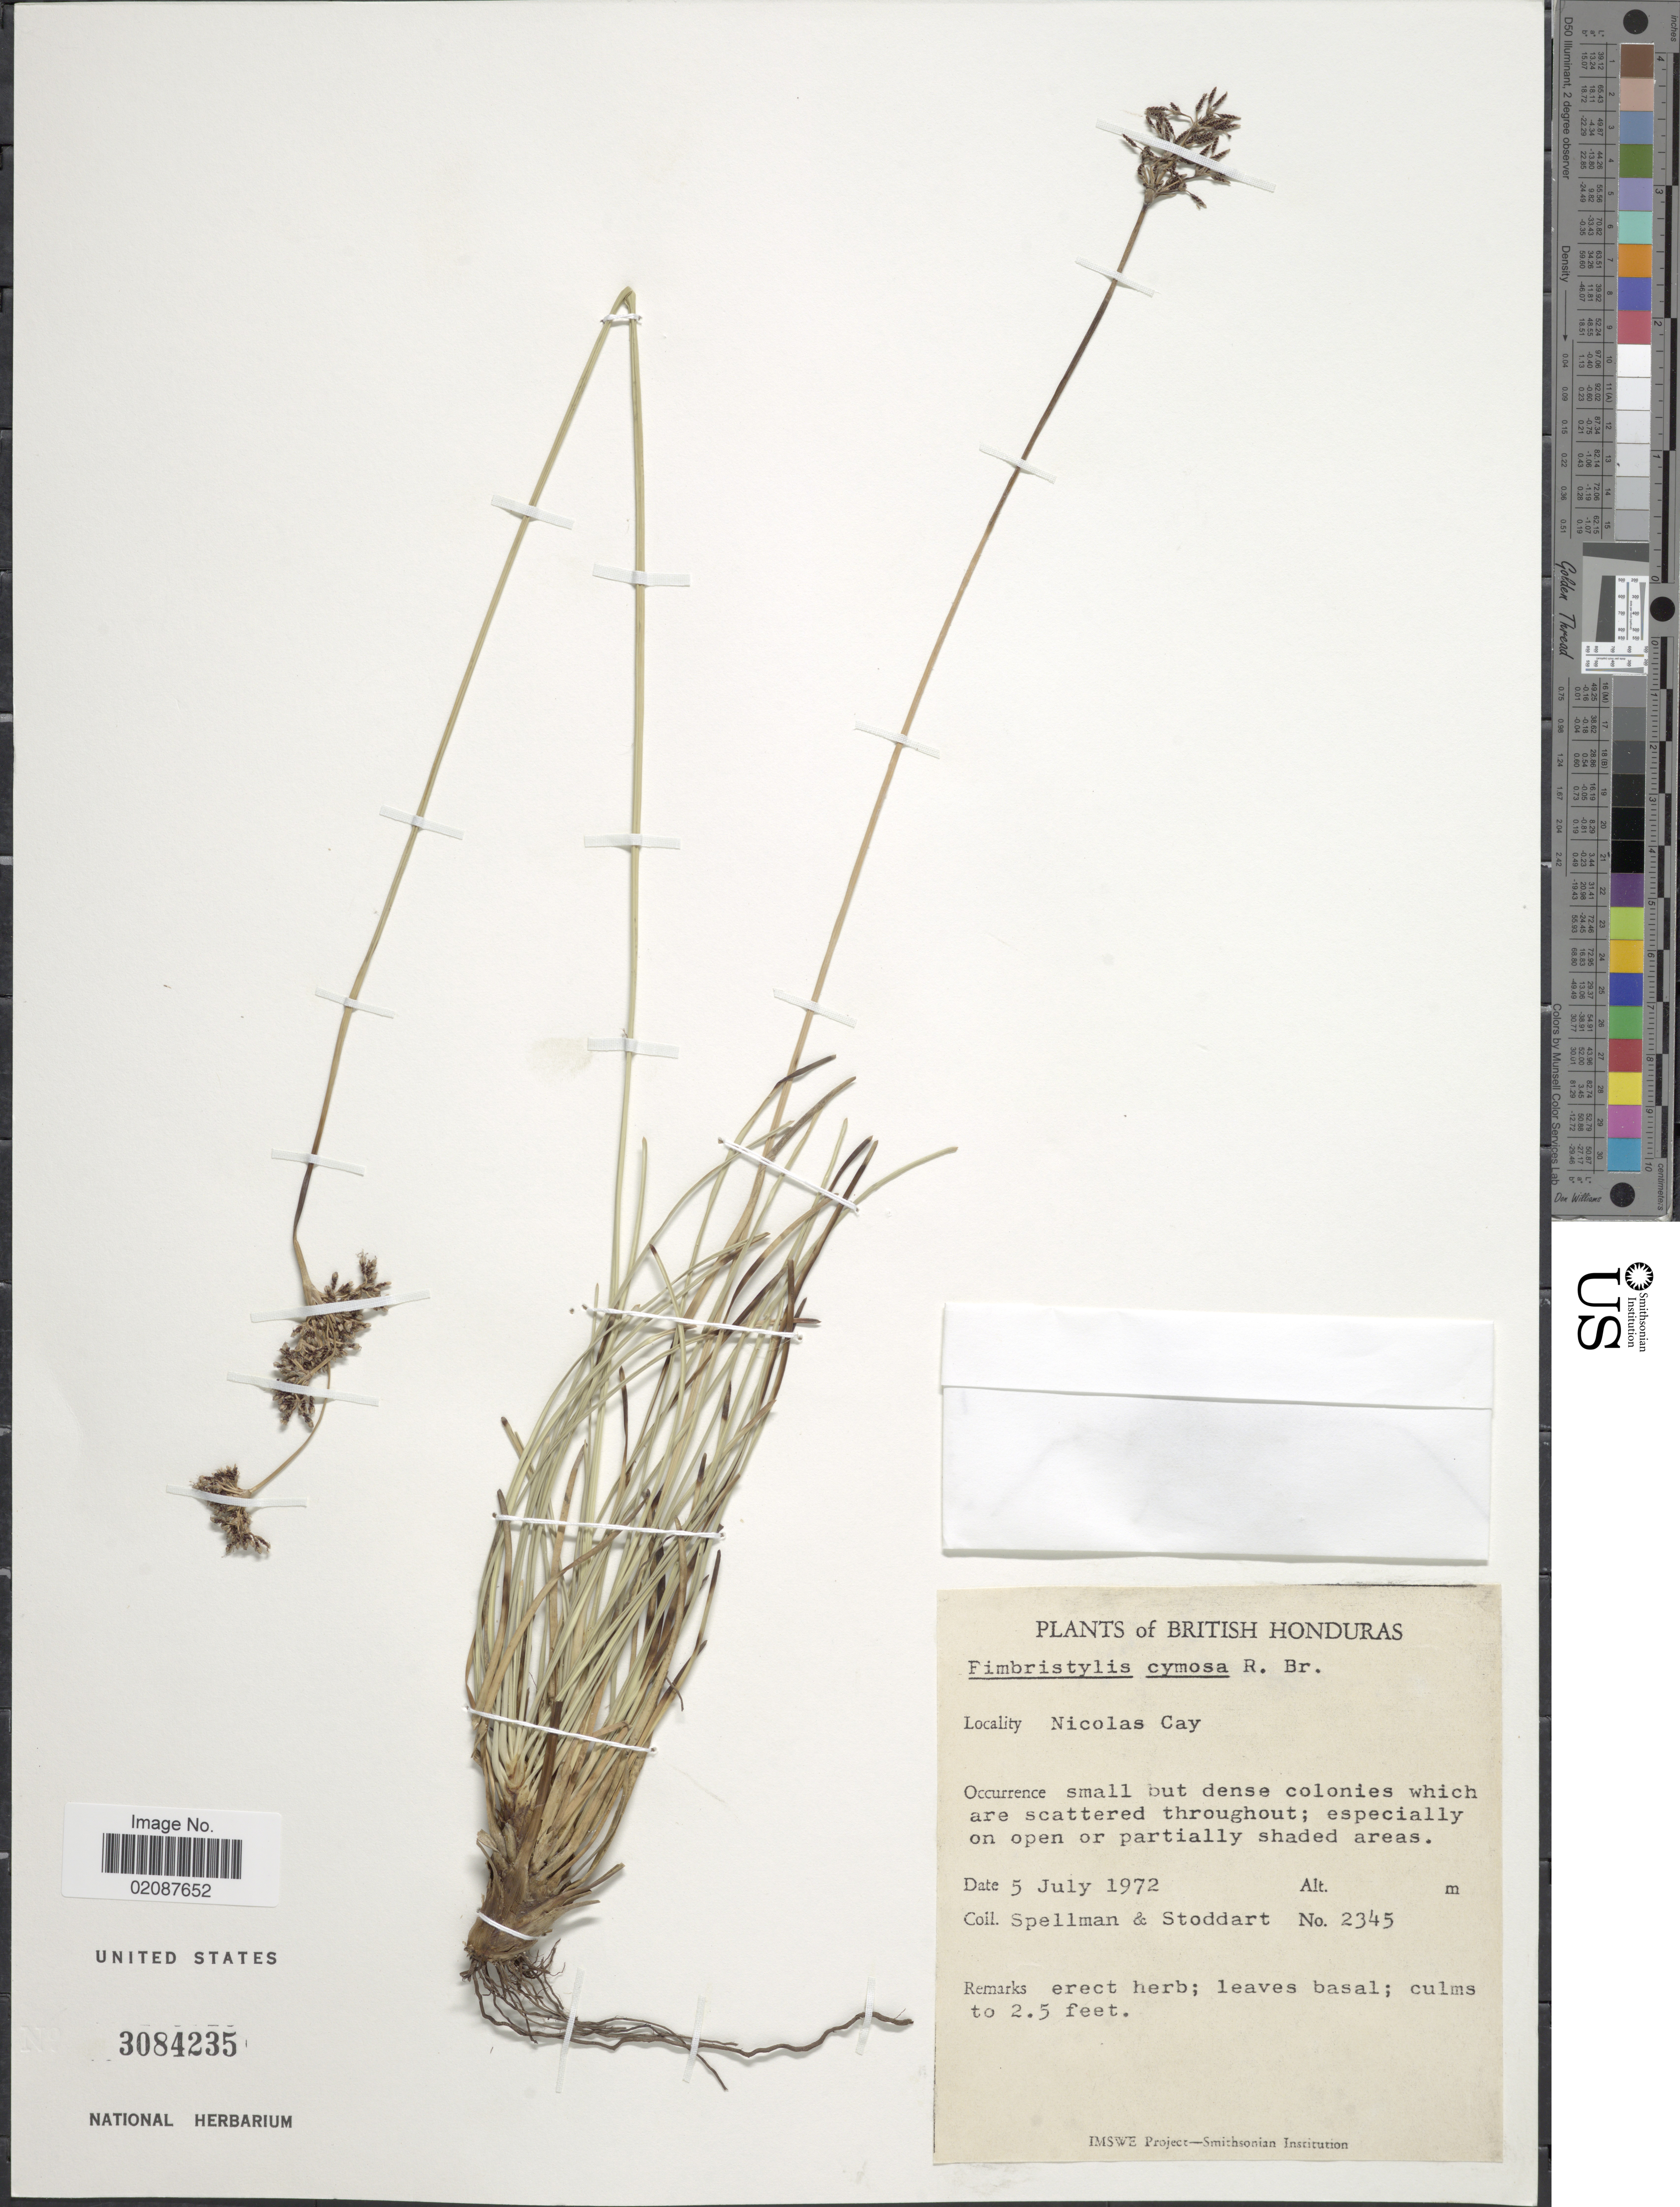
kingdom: Plantae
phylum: Tracheophyta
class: Liliopsida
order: Poales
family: Cyperaceae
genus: Fimbristylis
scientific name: Fimbristylis cymosa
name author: R. Br.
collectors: Spellman, -- & -. Stoddart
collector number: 2345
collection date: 1972-07-05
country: Belize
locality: British Honduras, Nicolas Cay.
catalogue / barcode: US 3084235